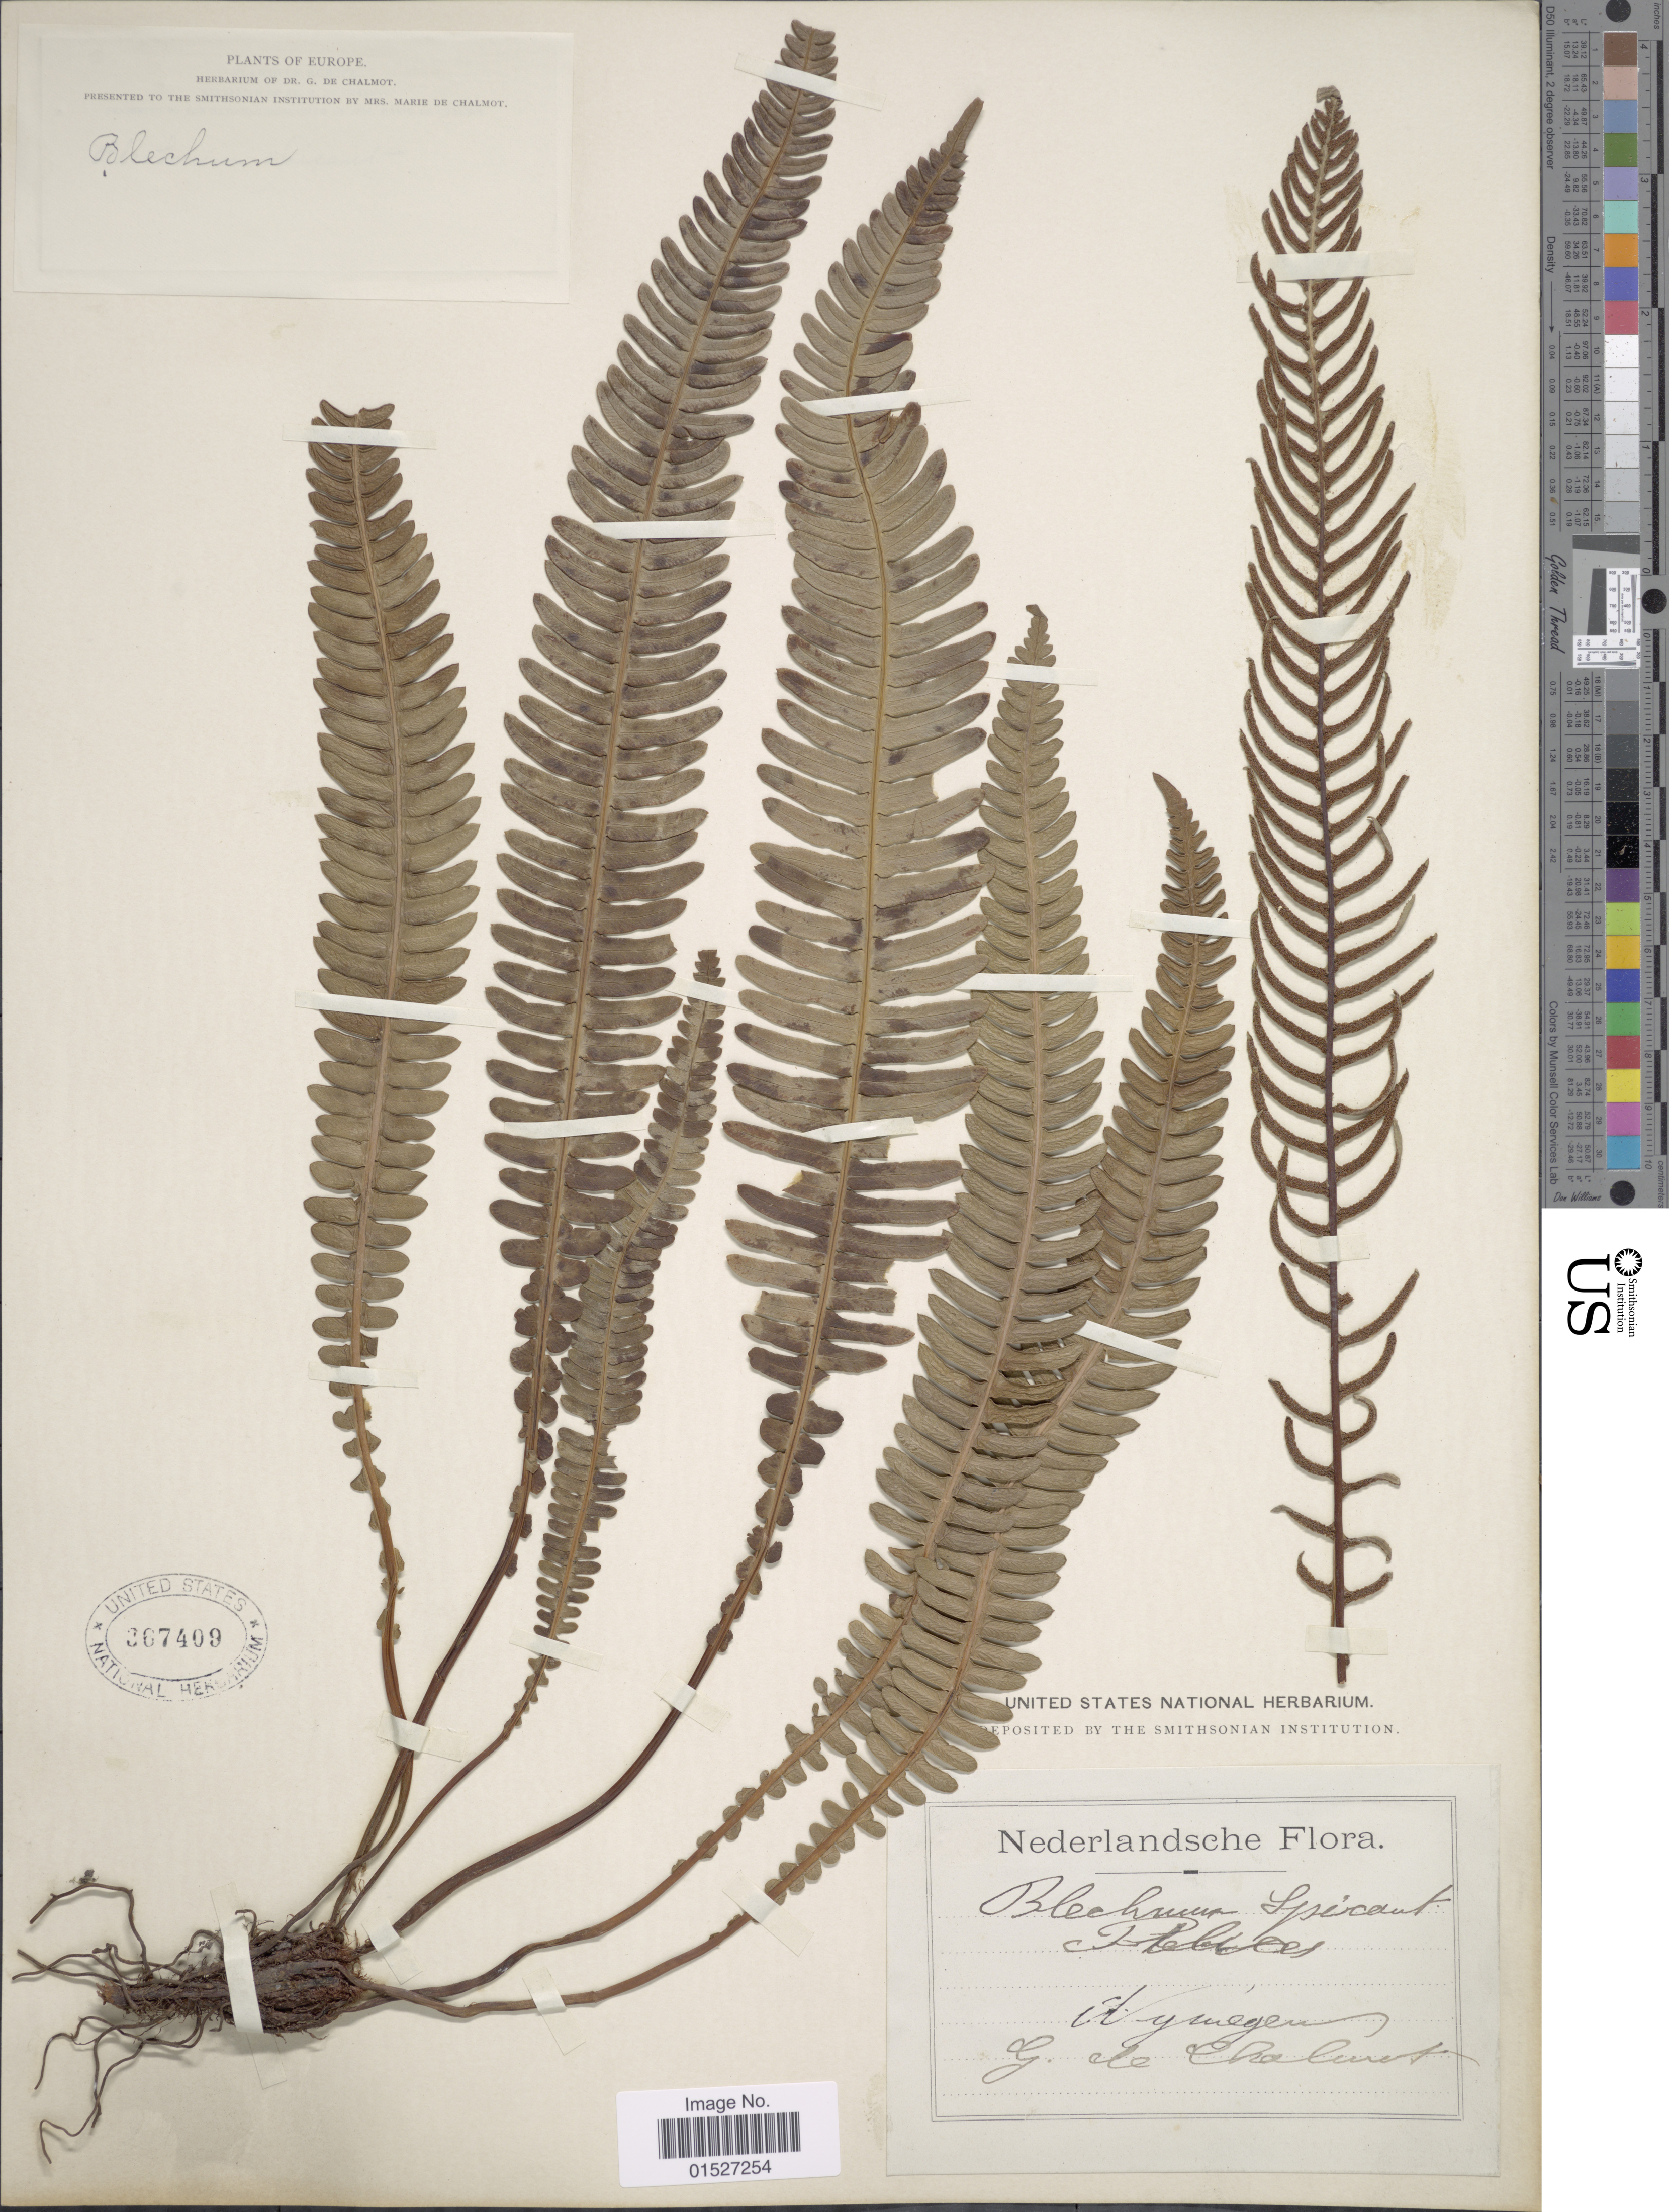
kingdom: Plantae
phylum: Tracheophyta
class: Polypodiopsida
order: Polypodiales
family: Blechnaceae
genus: Blechnum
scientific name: Blechnum spicant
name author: (L.) Sm.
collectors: G. de Chalmot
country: Netherlands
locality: Nymegen. Nederlandse Flora.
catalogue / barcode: US 367409